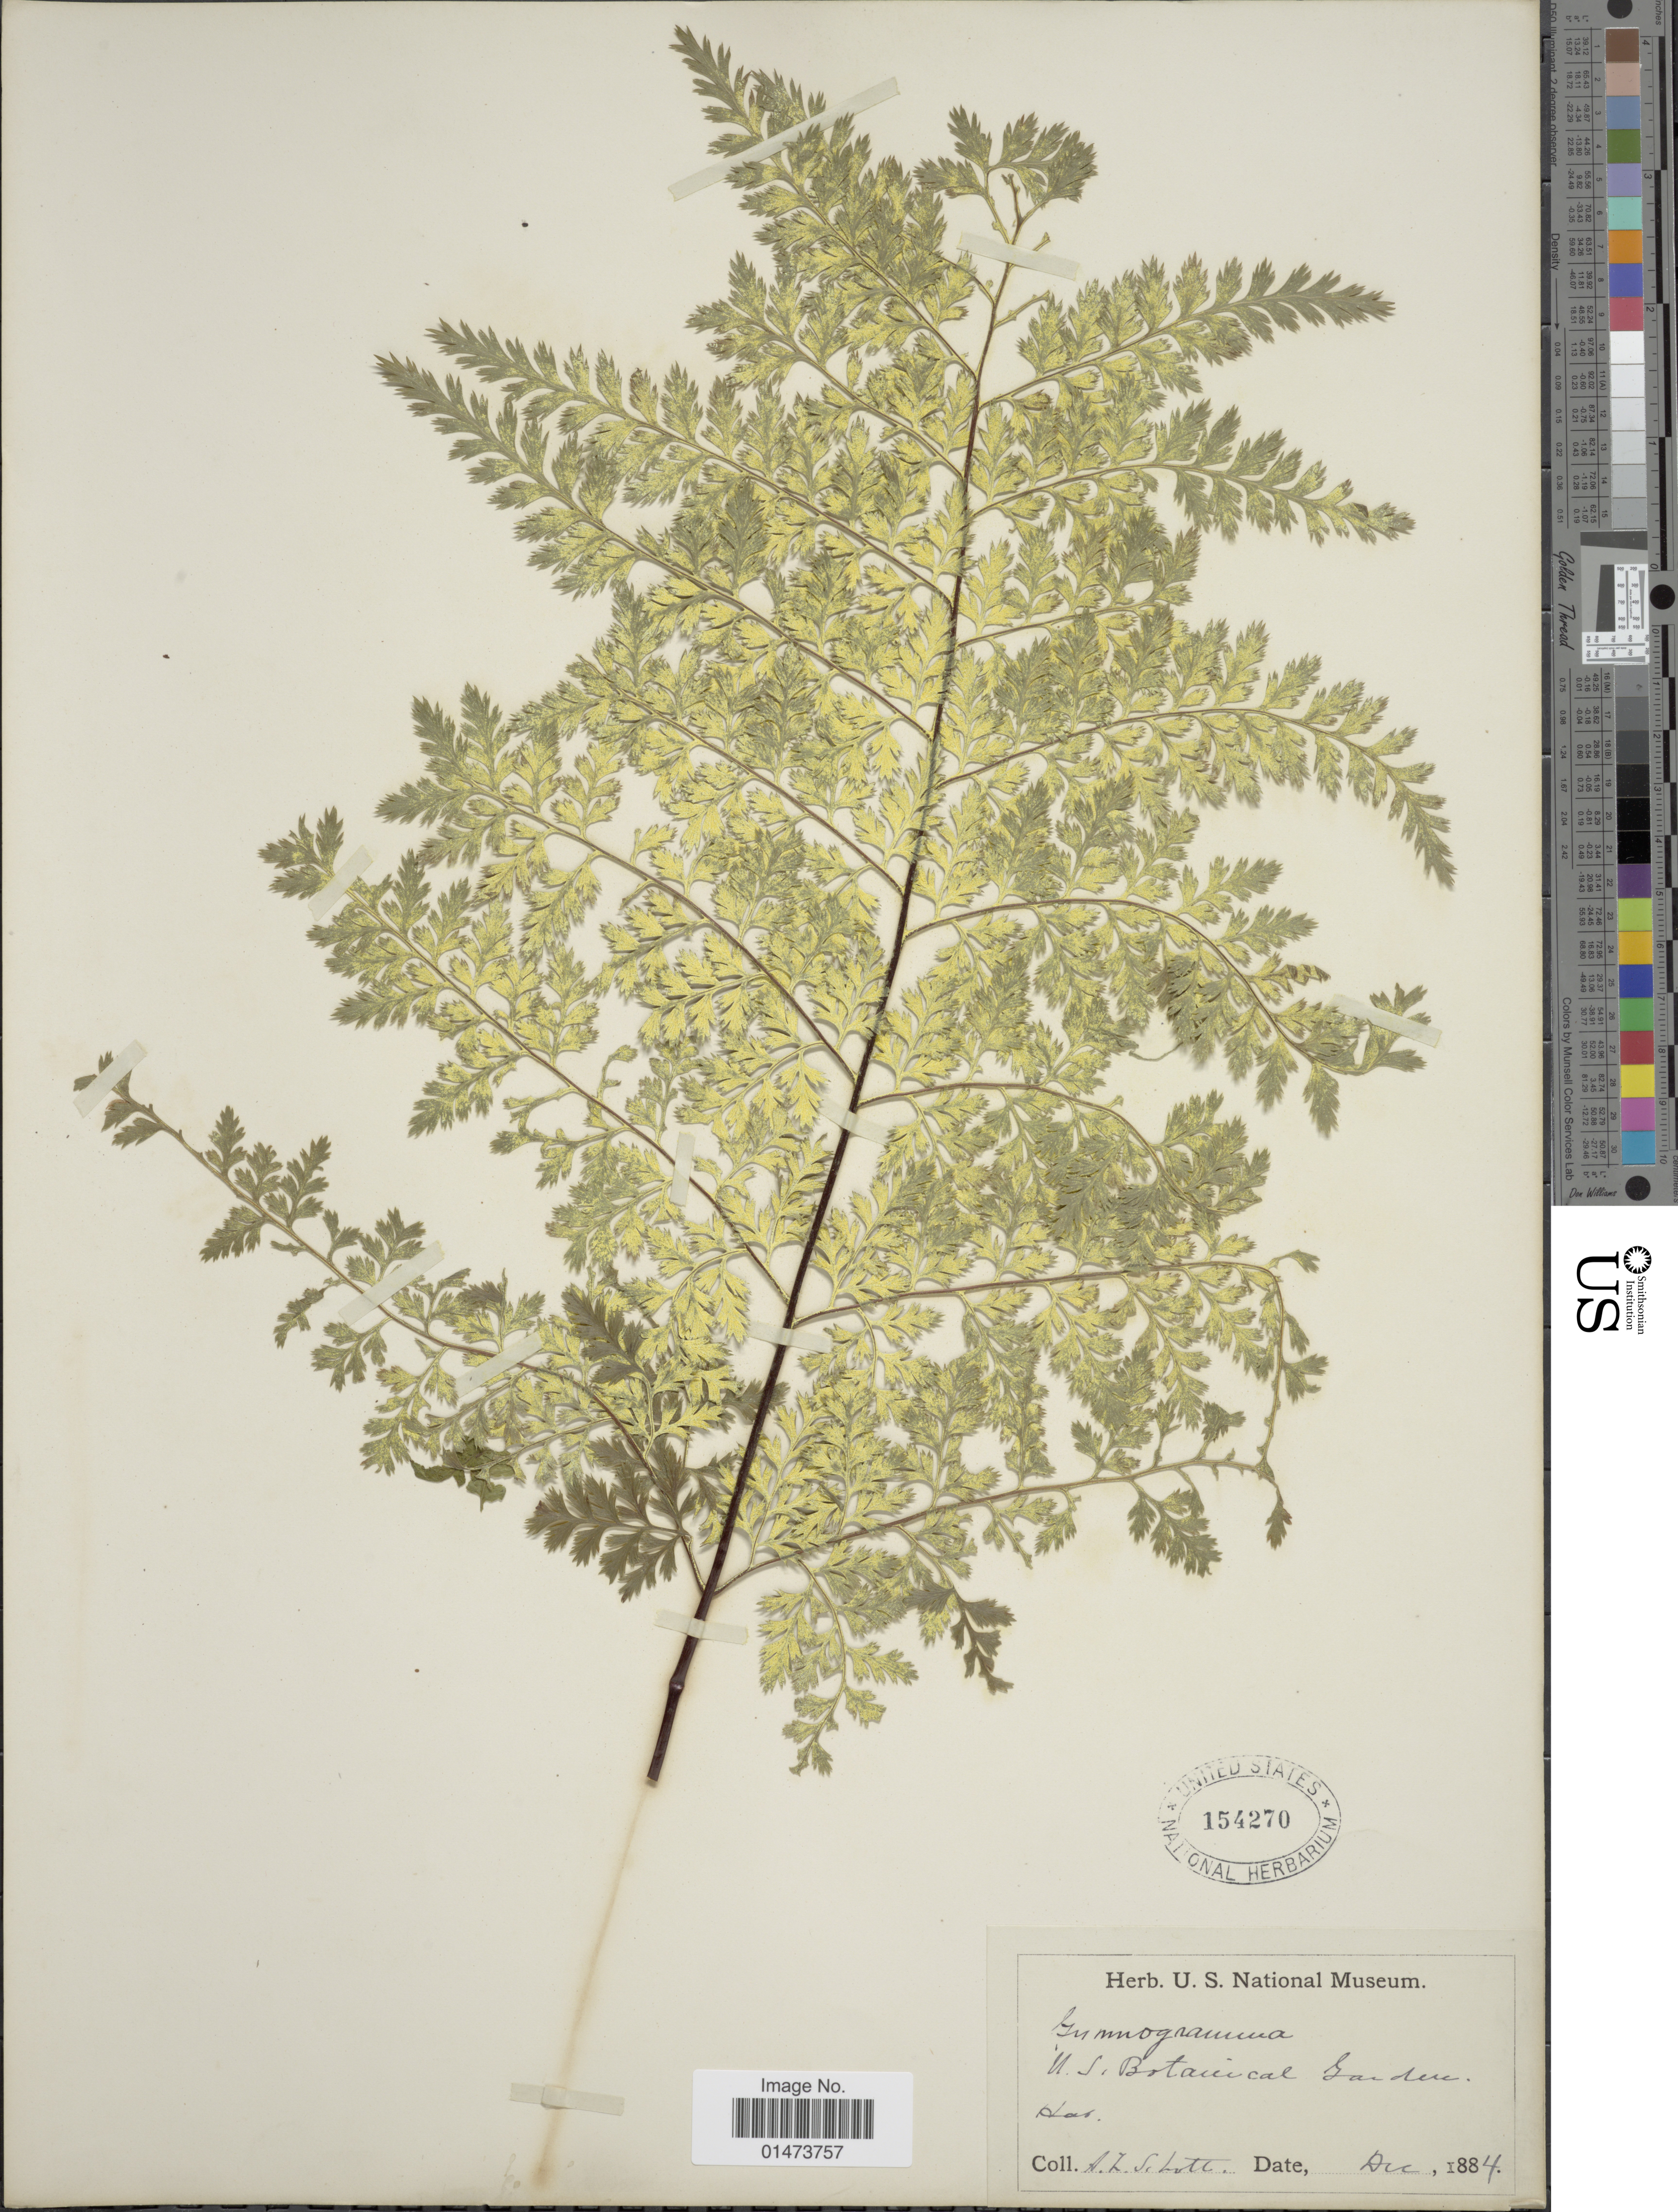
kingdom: Plantae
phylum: Tracheophyta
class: Polypodiopsida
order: Polypodiales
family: Pteridaceae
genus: Pityrogramma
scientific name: Pityrogramma sp.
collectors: A. L. Schott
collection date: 1884-12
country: United States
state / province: District of Columbia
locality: U.S. Botanical Garden.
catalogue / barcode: US 154270